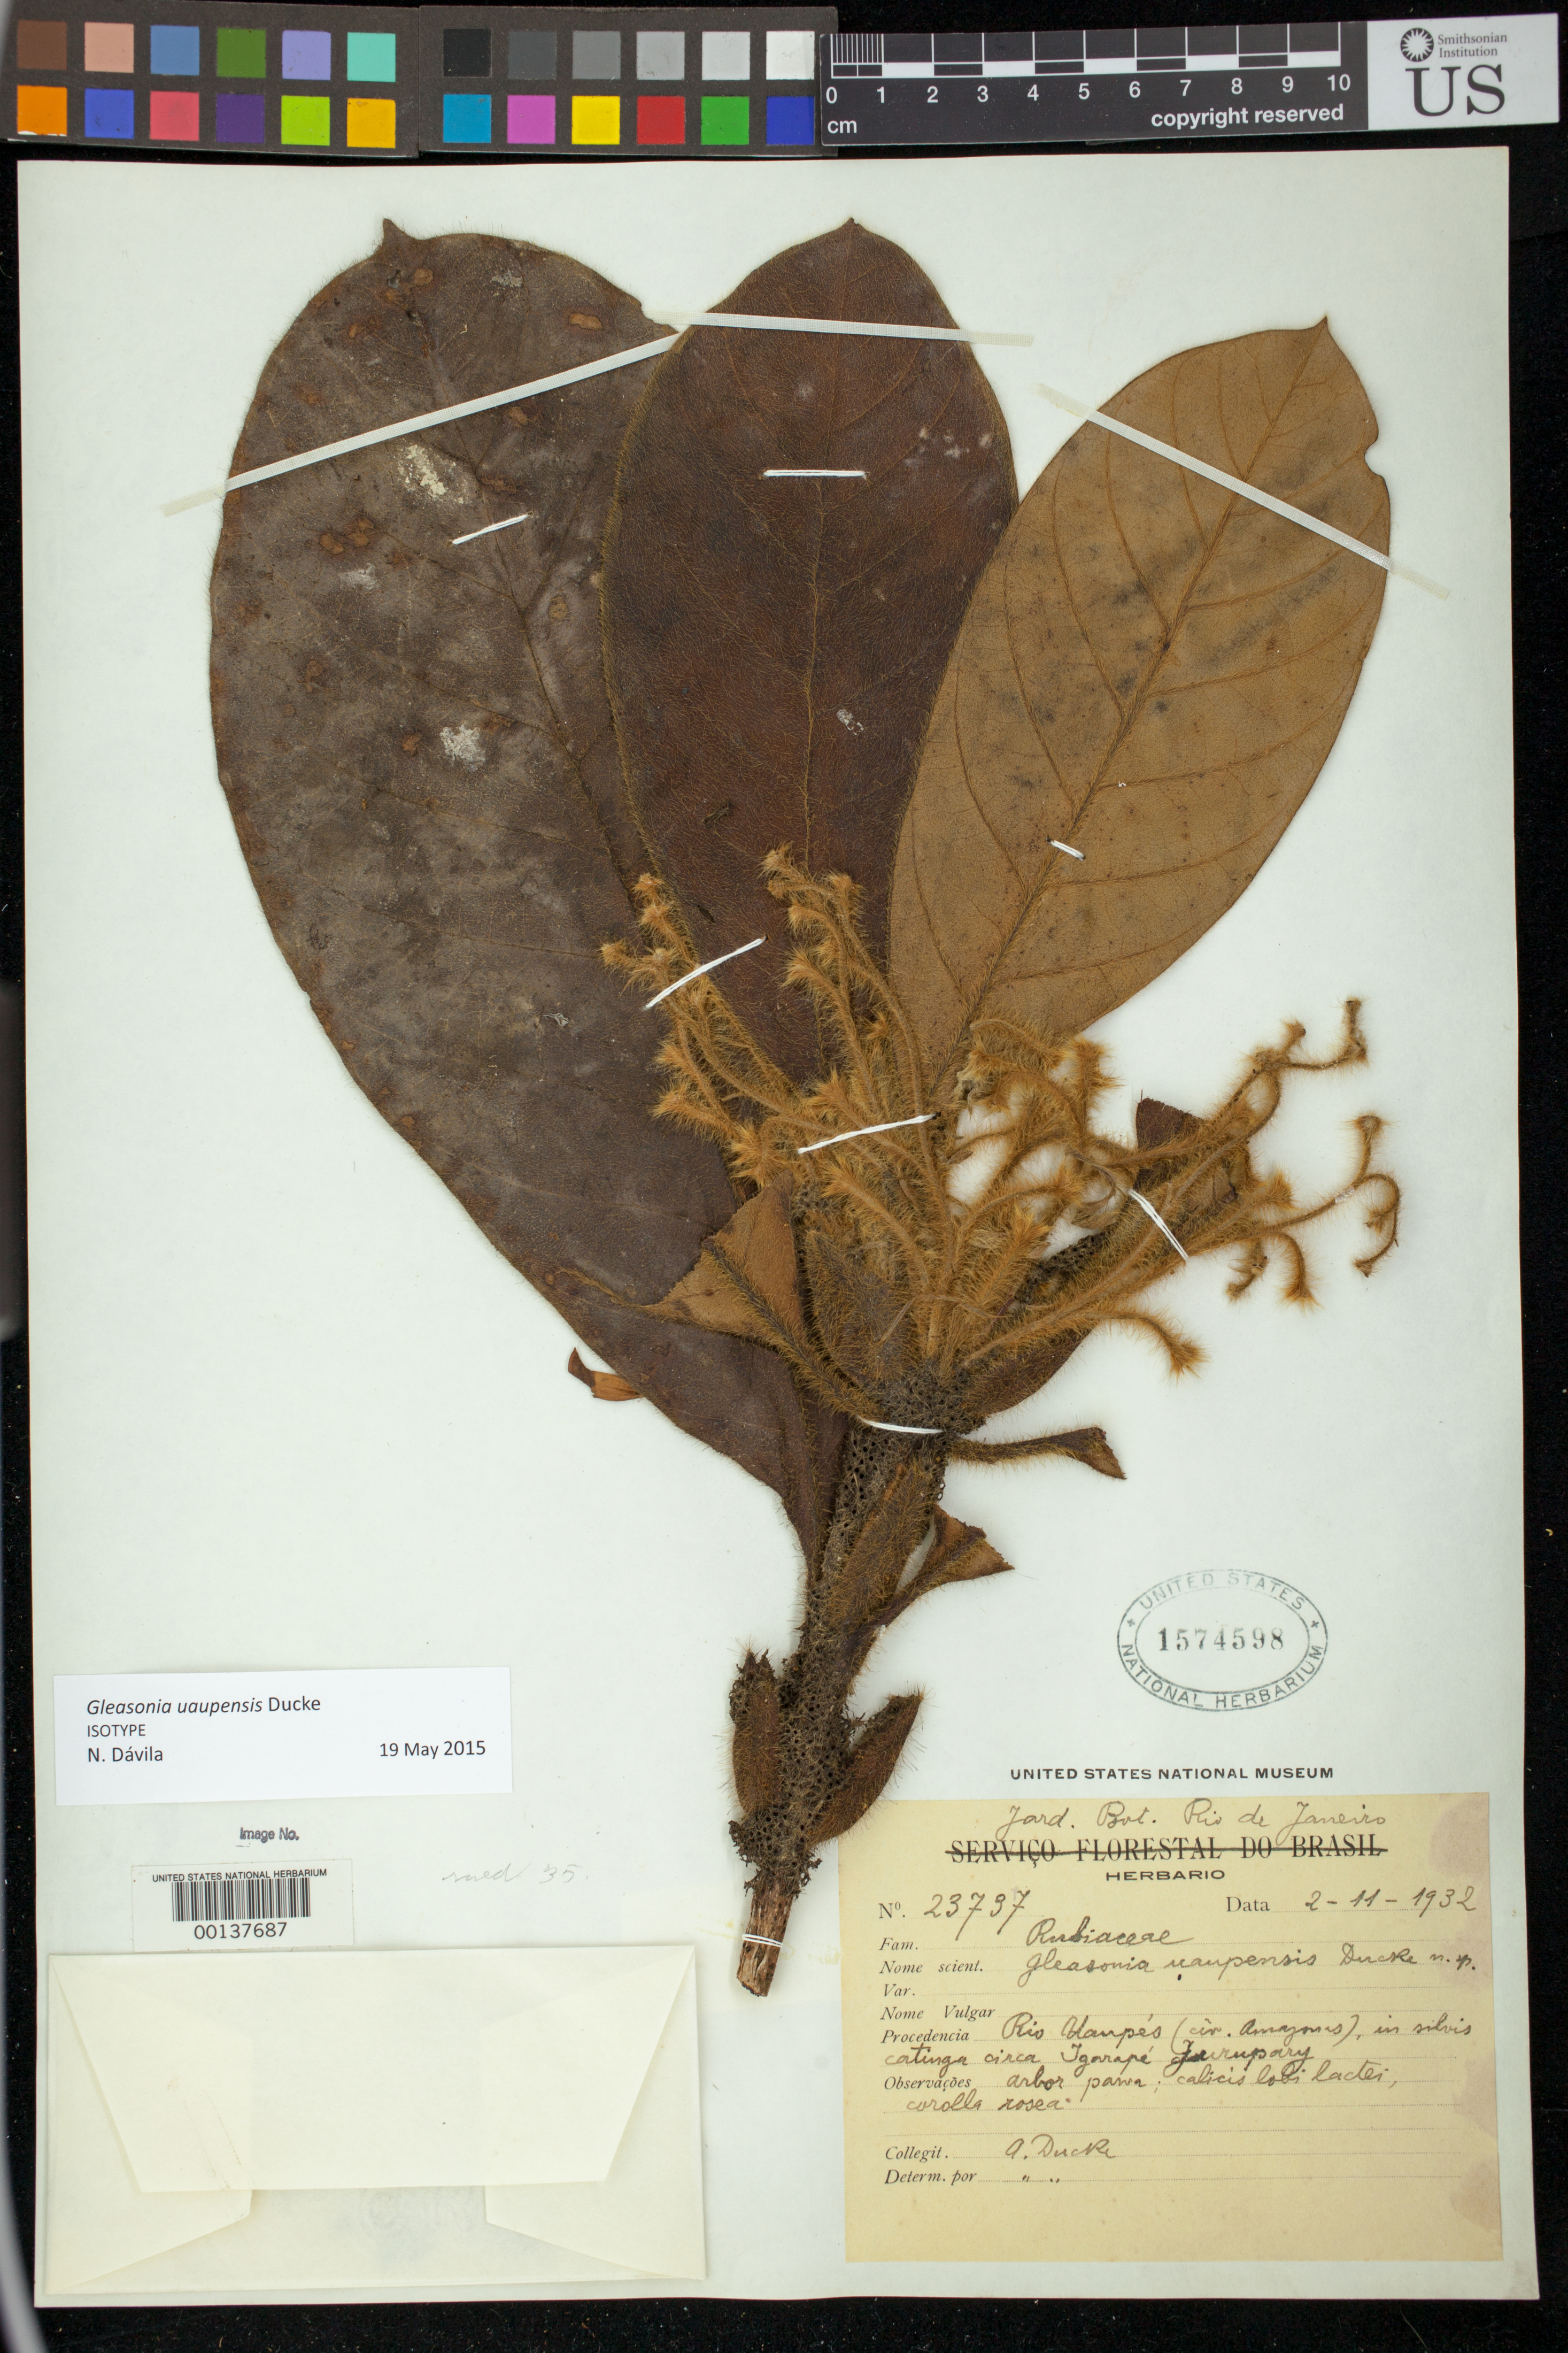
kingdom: Plantae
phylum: Tracheophyta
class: Magnoliopsida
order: Gentianales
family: Rubiaceae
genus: Gleasonia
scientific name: Gleasonia uaupensis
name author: Ducke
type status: Isotype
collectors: A. Ducke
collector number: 23737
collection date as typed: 1932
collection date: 1932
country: Brazil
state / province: Amazonas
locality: Rio Vaupes.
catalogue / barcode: US 1574598